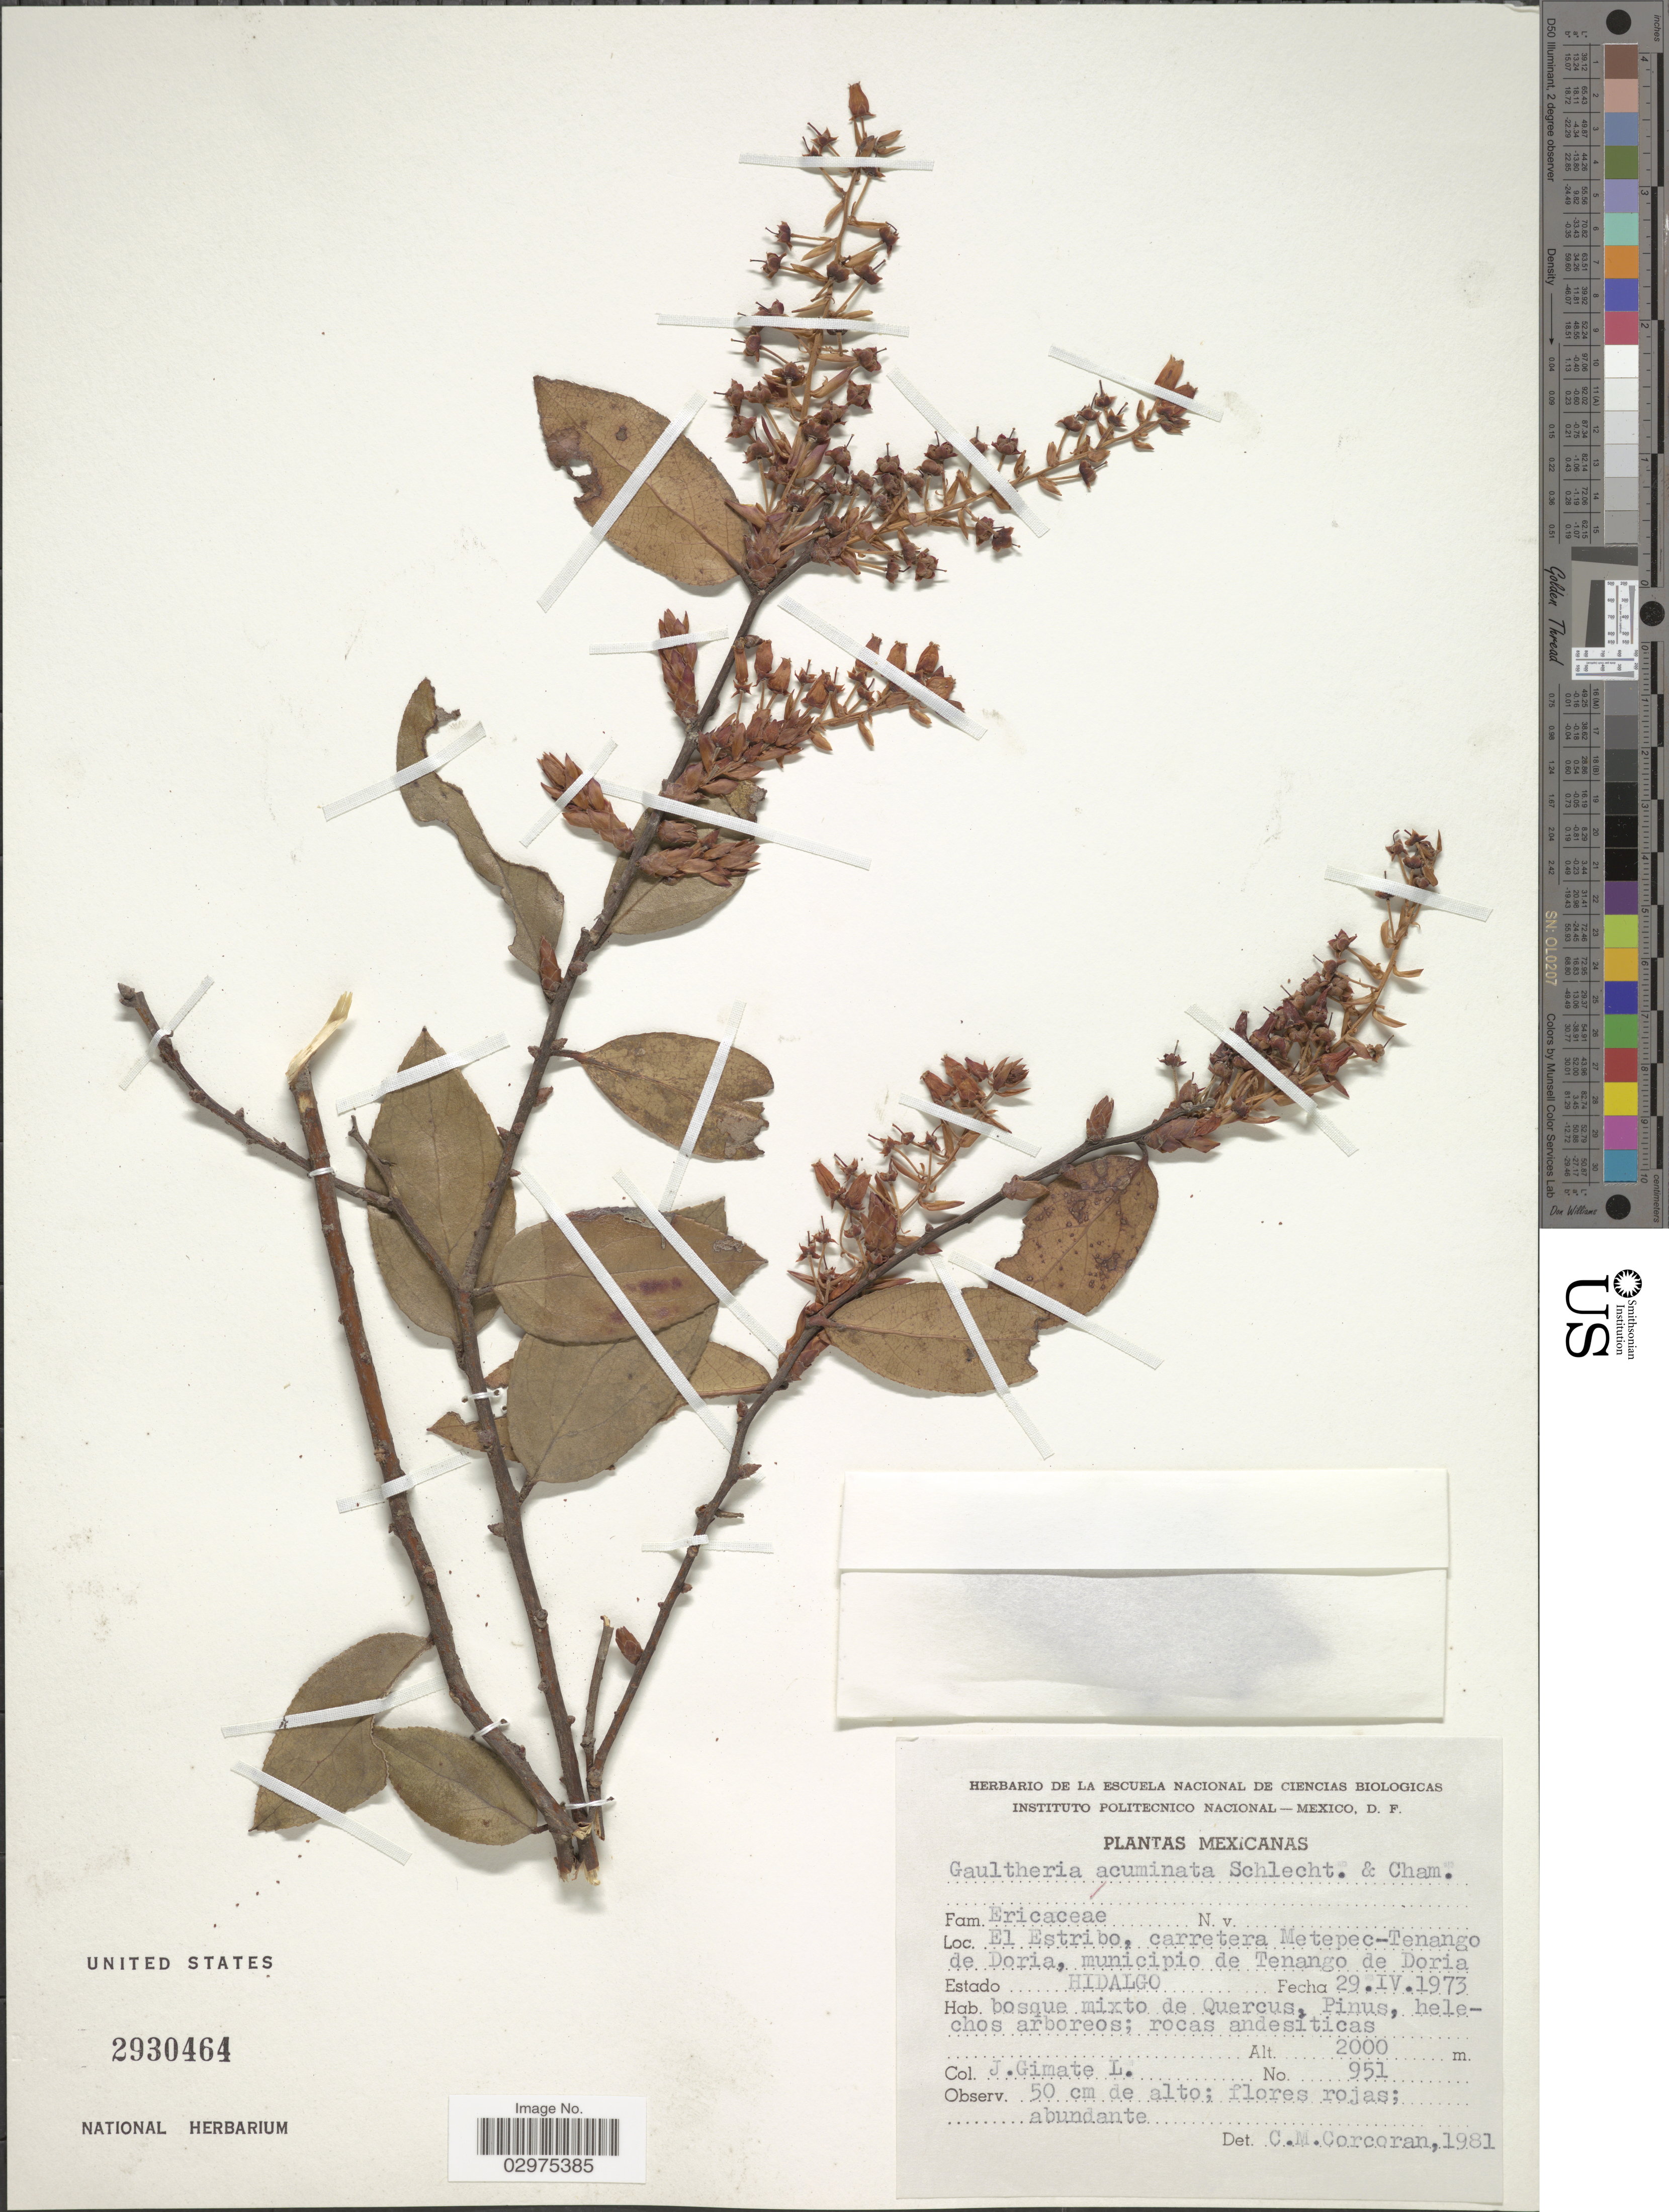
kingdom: Plantae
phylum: Tracheophyta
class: Magnoliopsida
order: Ericales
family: Ericaceae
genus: Gaultheria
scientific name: Gaultheria acuminata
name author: Schltdl. & Cham.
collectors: J. Gimate L.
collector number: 951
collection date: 1973-04-29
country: Mexico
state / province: Hidalgo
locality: El Estribo, carretera Metepec-Tenango de Doria, municipio de Tenango de Doria.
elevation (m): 2000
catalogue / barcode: US 2930464